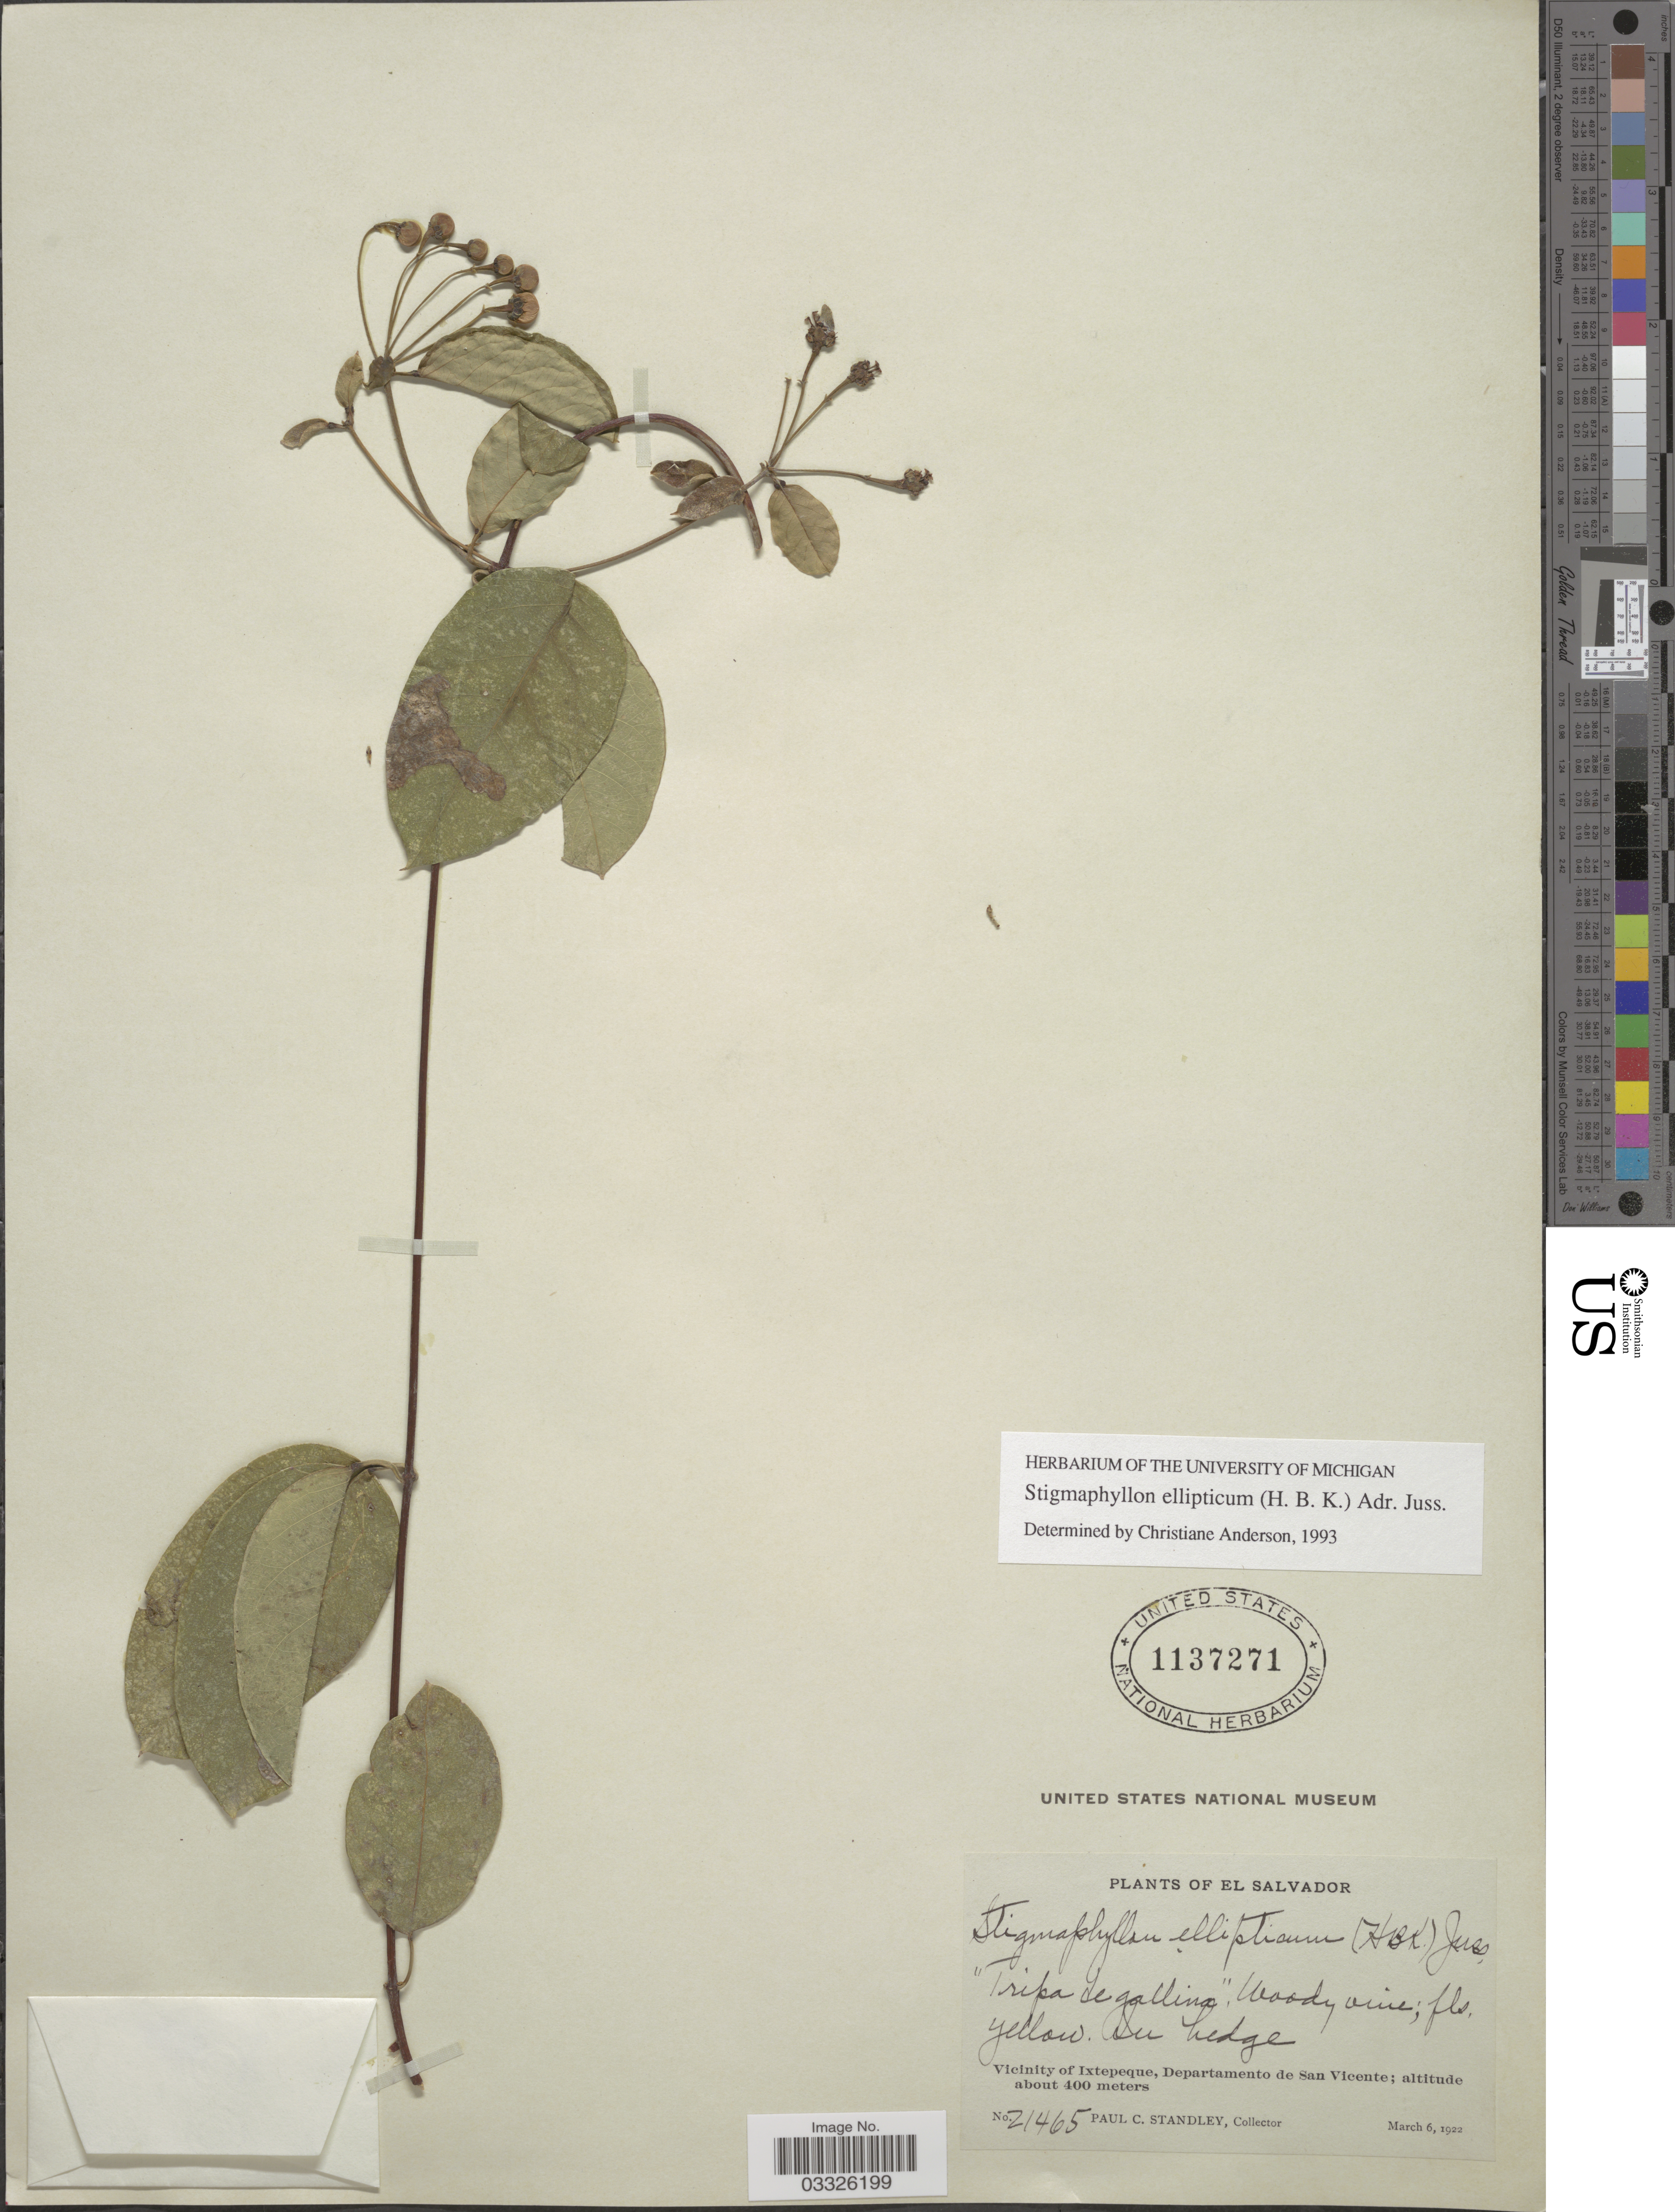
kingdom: Plantae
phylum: Tracheophyta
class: Magnoliopsida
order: Malpighiales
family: Malpighiaceae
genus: Stigmaphyllon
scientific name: Stigmaphyllon ellipticum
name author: (Kunth) A. Juss.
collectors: P. C. Standley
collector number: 21465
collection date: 1922-03-06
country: El Salvador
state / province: San Vincente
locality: Vicinity of Ixtepeque, Departamento de San Vicente.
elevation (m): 400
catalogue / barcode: US 1137271